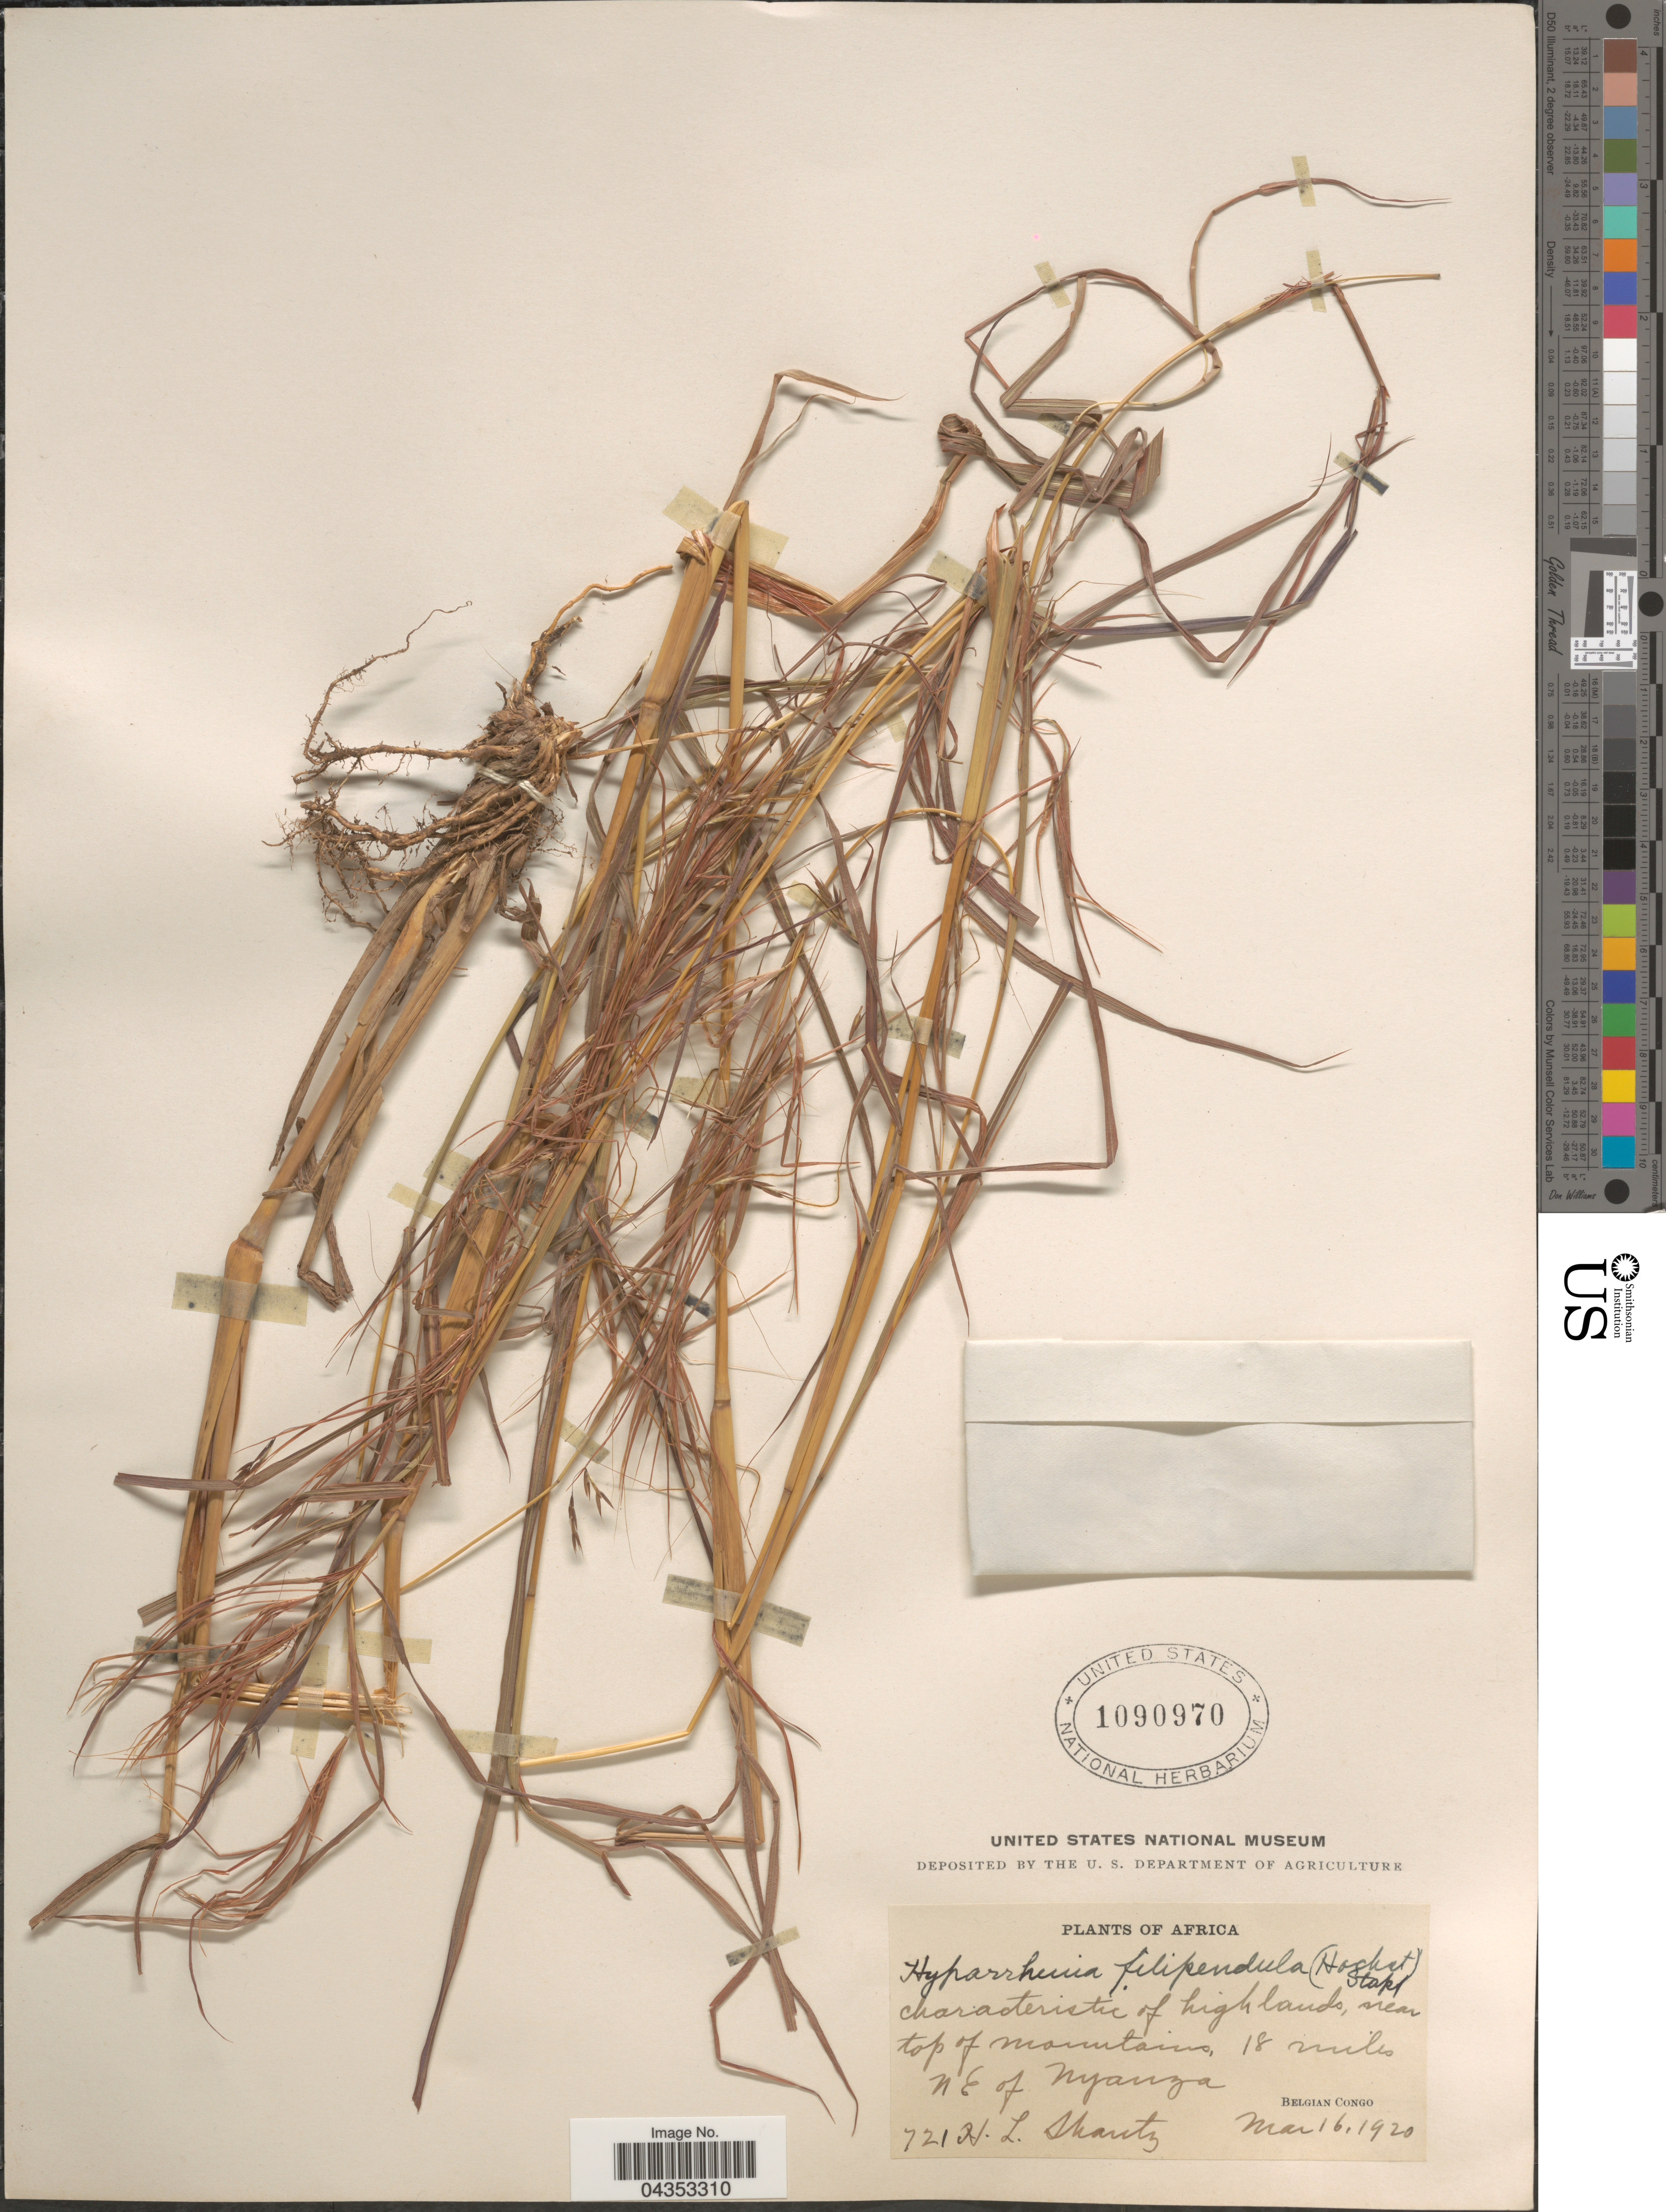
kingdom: Plantae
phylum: Tracheophyta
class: Liliopsida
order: Poales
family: Poaceae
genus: Hyparrhenia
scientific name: Hyparrhenia filipendula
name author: (Hochr.) Stapf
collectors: H. Shantz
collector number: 721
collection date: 1920-03-16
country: Congo, Democratic Republic of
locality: Near top of mountains, 18 miles N E of Nyanza. Belgian Congo.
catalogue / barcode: US 1090970